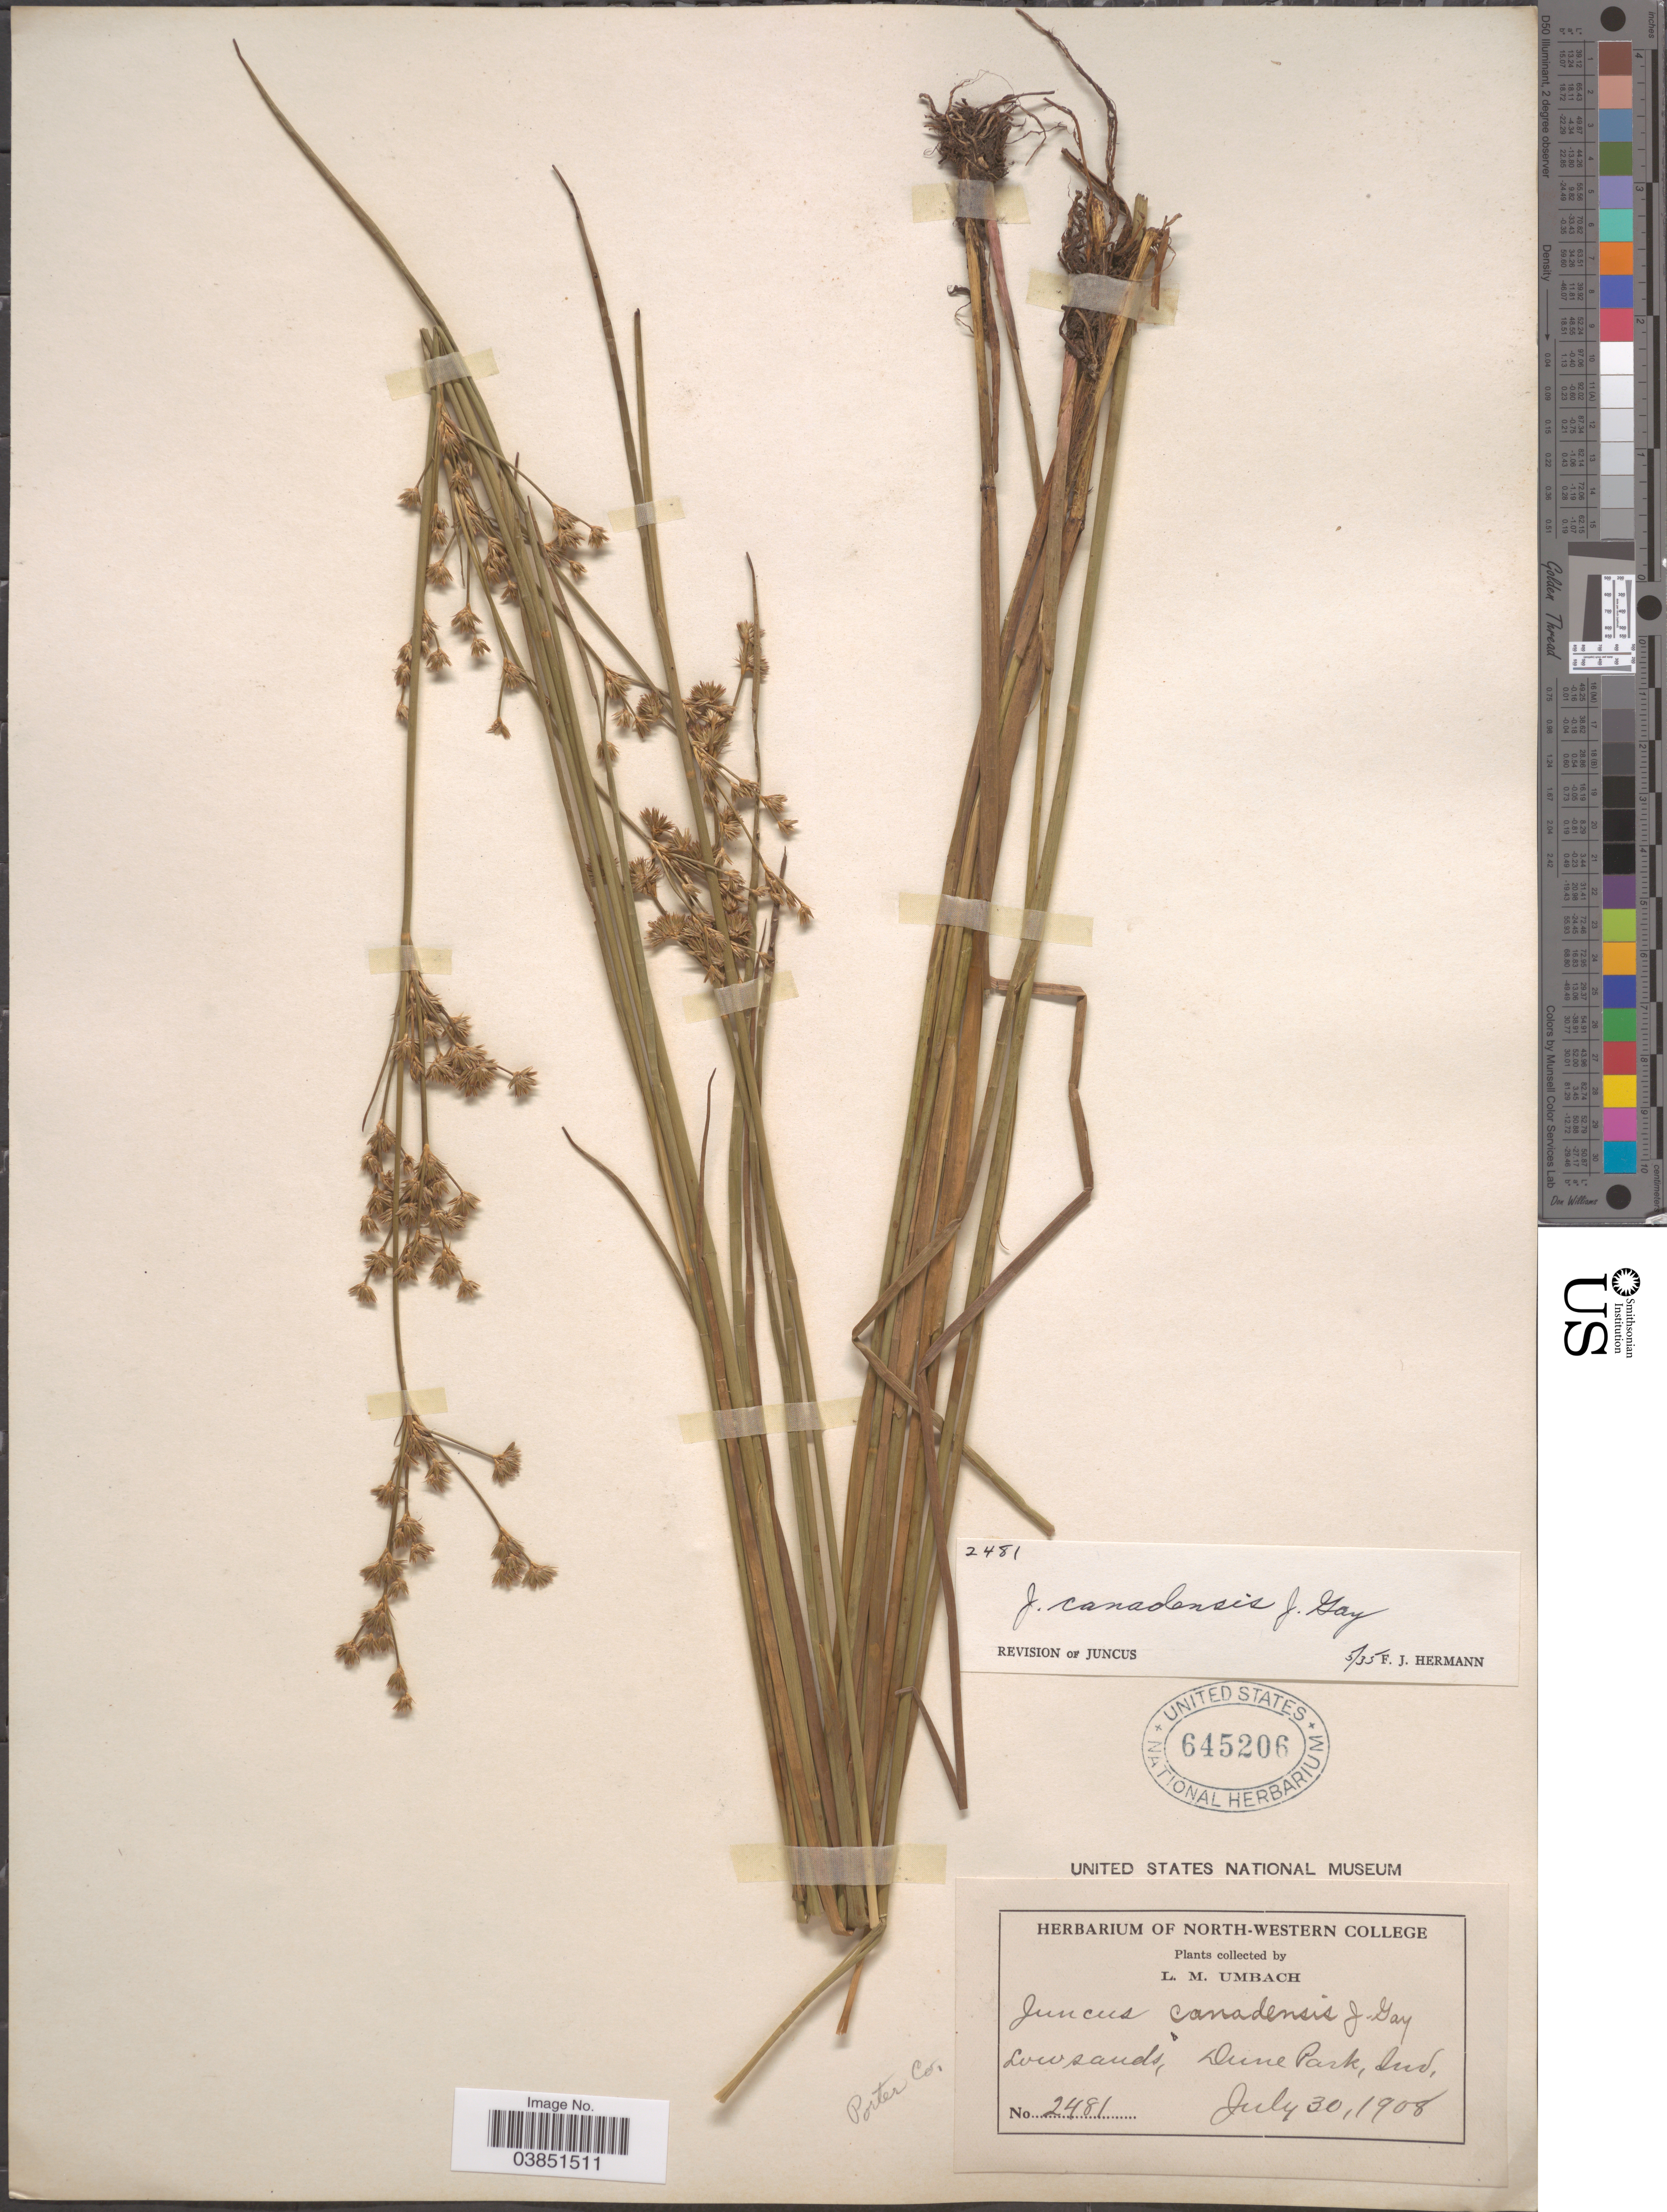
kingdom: Plantae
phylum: Tracheophyta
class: Liliopsida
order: Poales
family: Juncaceae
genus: Juncus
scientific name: Juncus canadensis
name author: J. Gay ex Laharpe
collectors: L. M. Umbach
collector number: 2481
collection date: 1908-07-30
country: United States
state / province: Indiana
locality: Dune Park. Porter Co.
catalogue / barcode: US 645206